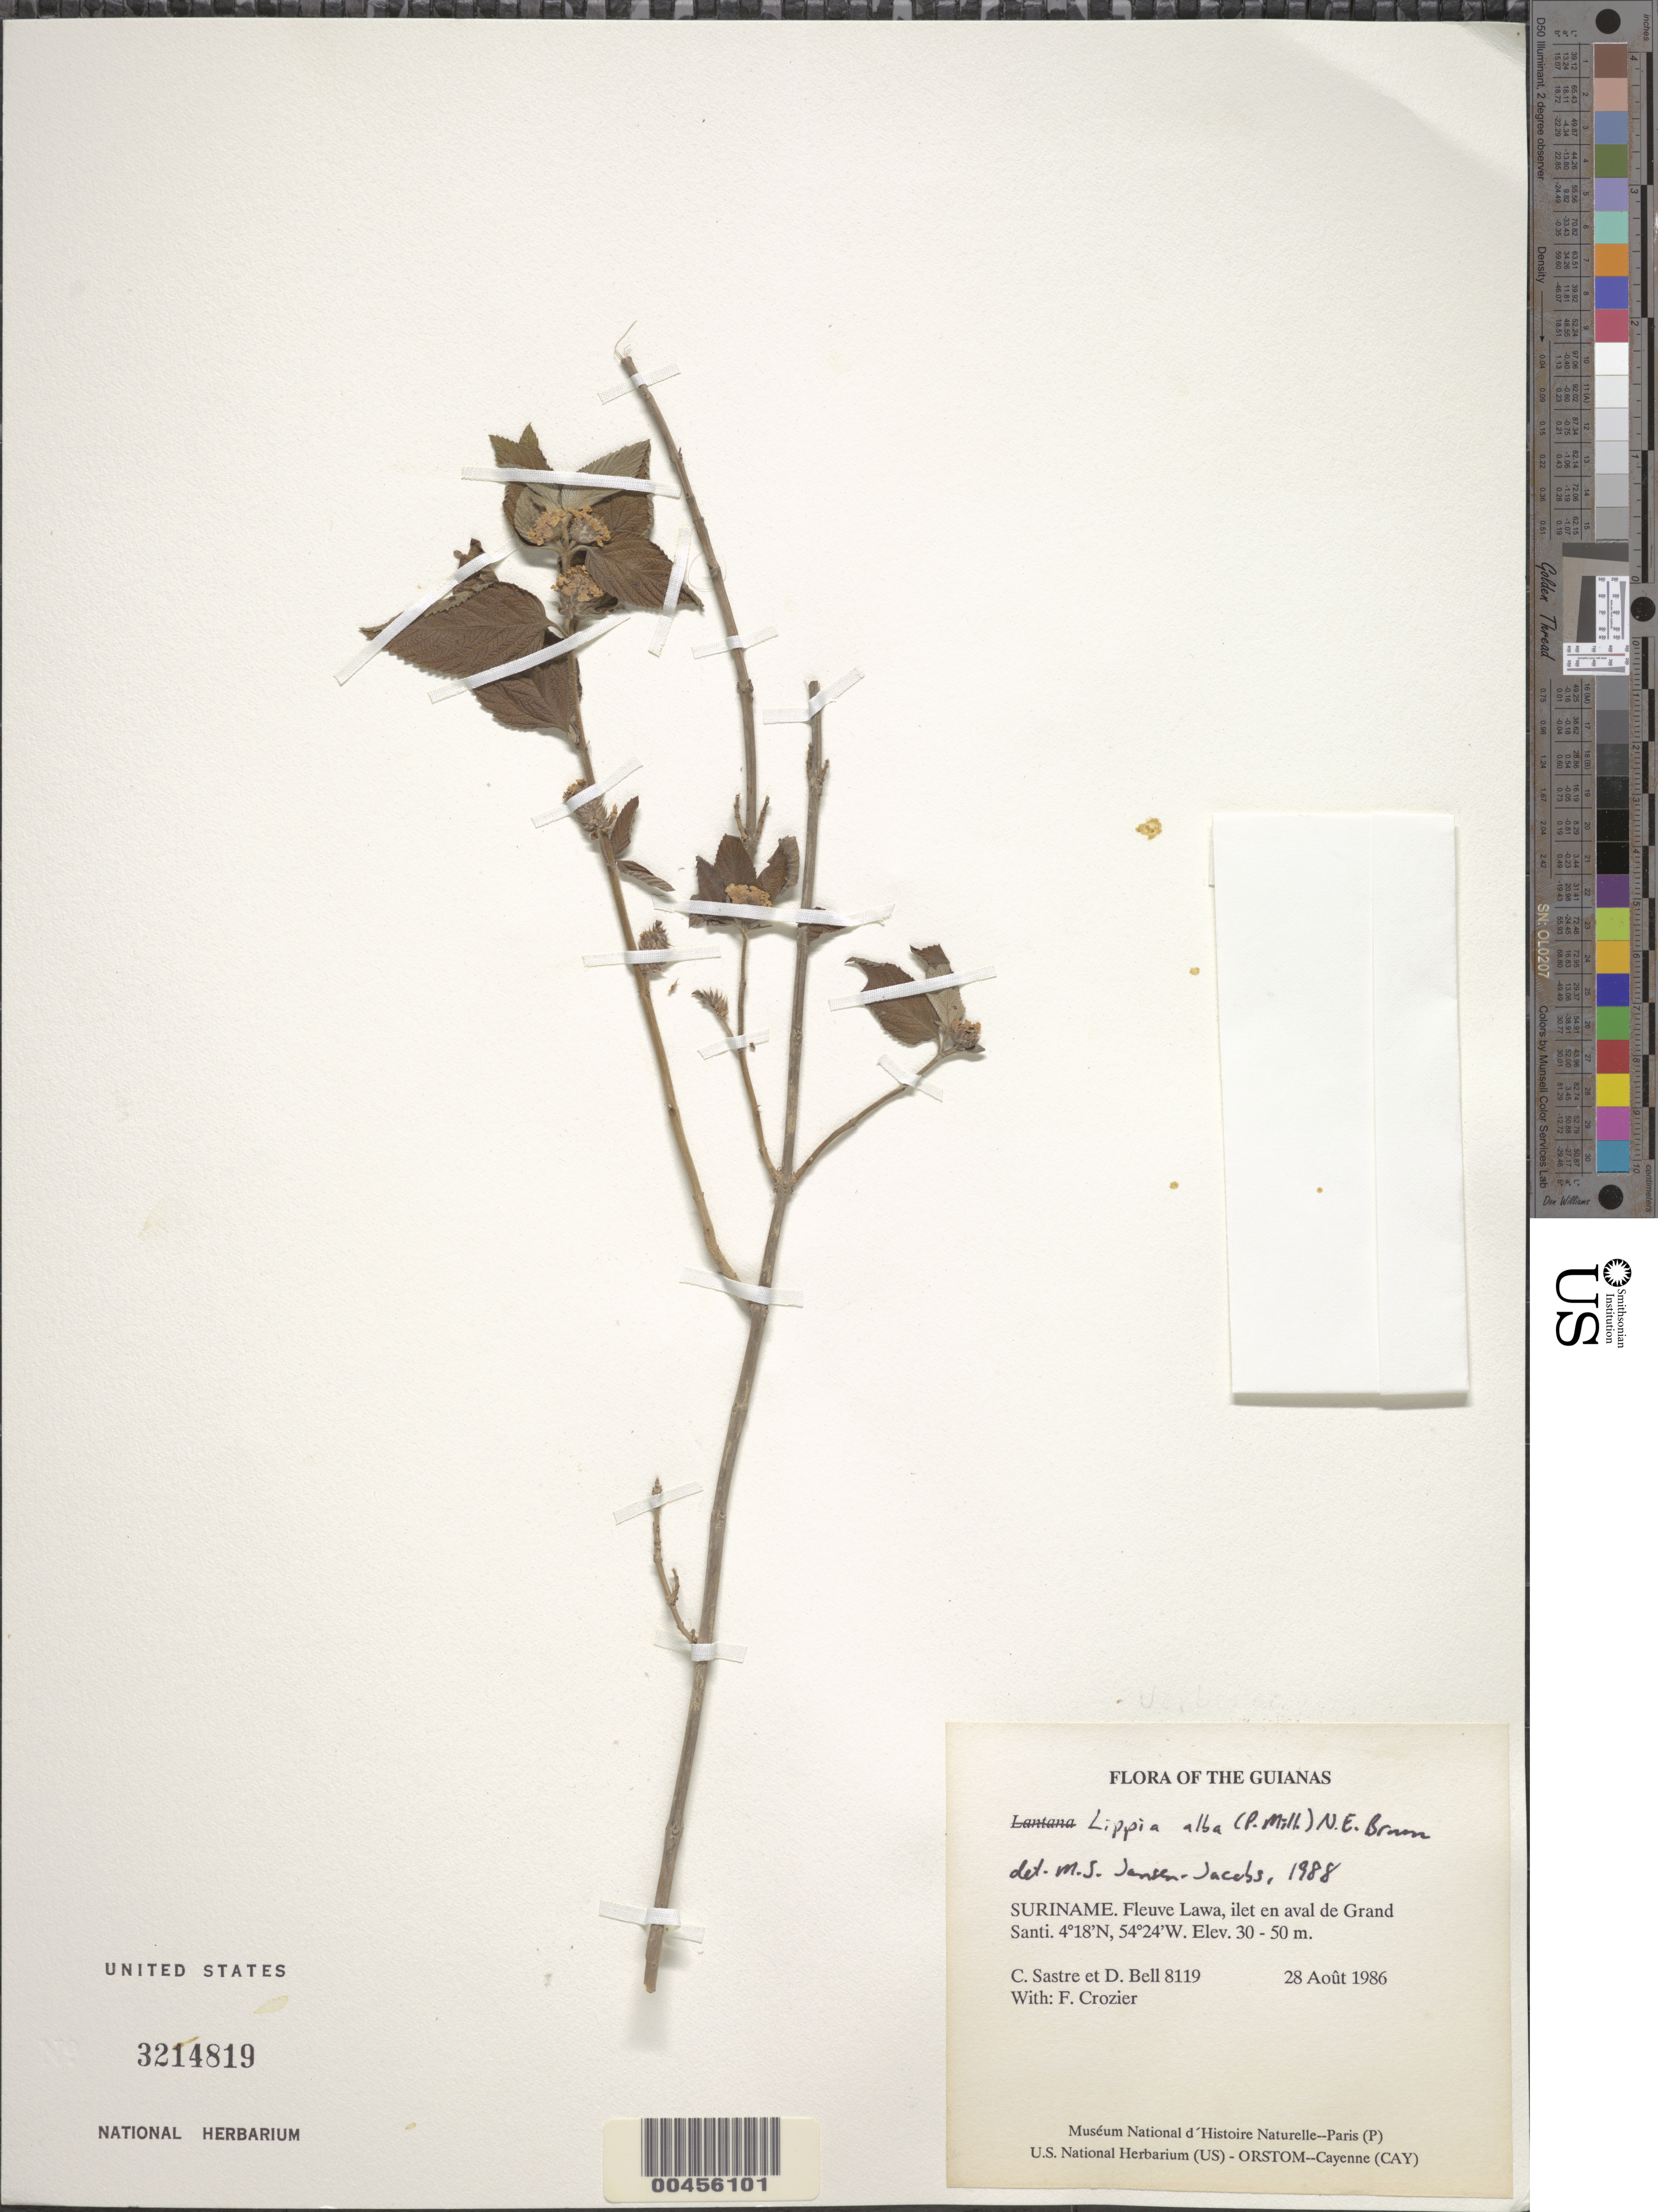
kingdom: Plantae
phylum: Tracheophyta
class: Magnoliopsida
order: Lamiales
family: Verbenaceae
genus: Lippia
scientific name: Lippia alba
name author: (Mill.) N.E. Br. ex Britton & P. Wilson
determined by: Jansen-Jacobs, M. J., (U), Nationaal Herbarium Nederland, Utrecht University branch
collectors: C. H. L. Sastre, D. A. Bell & F. Crozier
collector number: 8119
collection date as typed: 28 August 1986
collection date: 1986-08-28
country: Suriname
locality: Fleuve Lawa, ilet en aval de Grand Santi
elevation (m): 30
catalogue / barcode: US 3214819